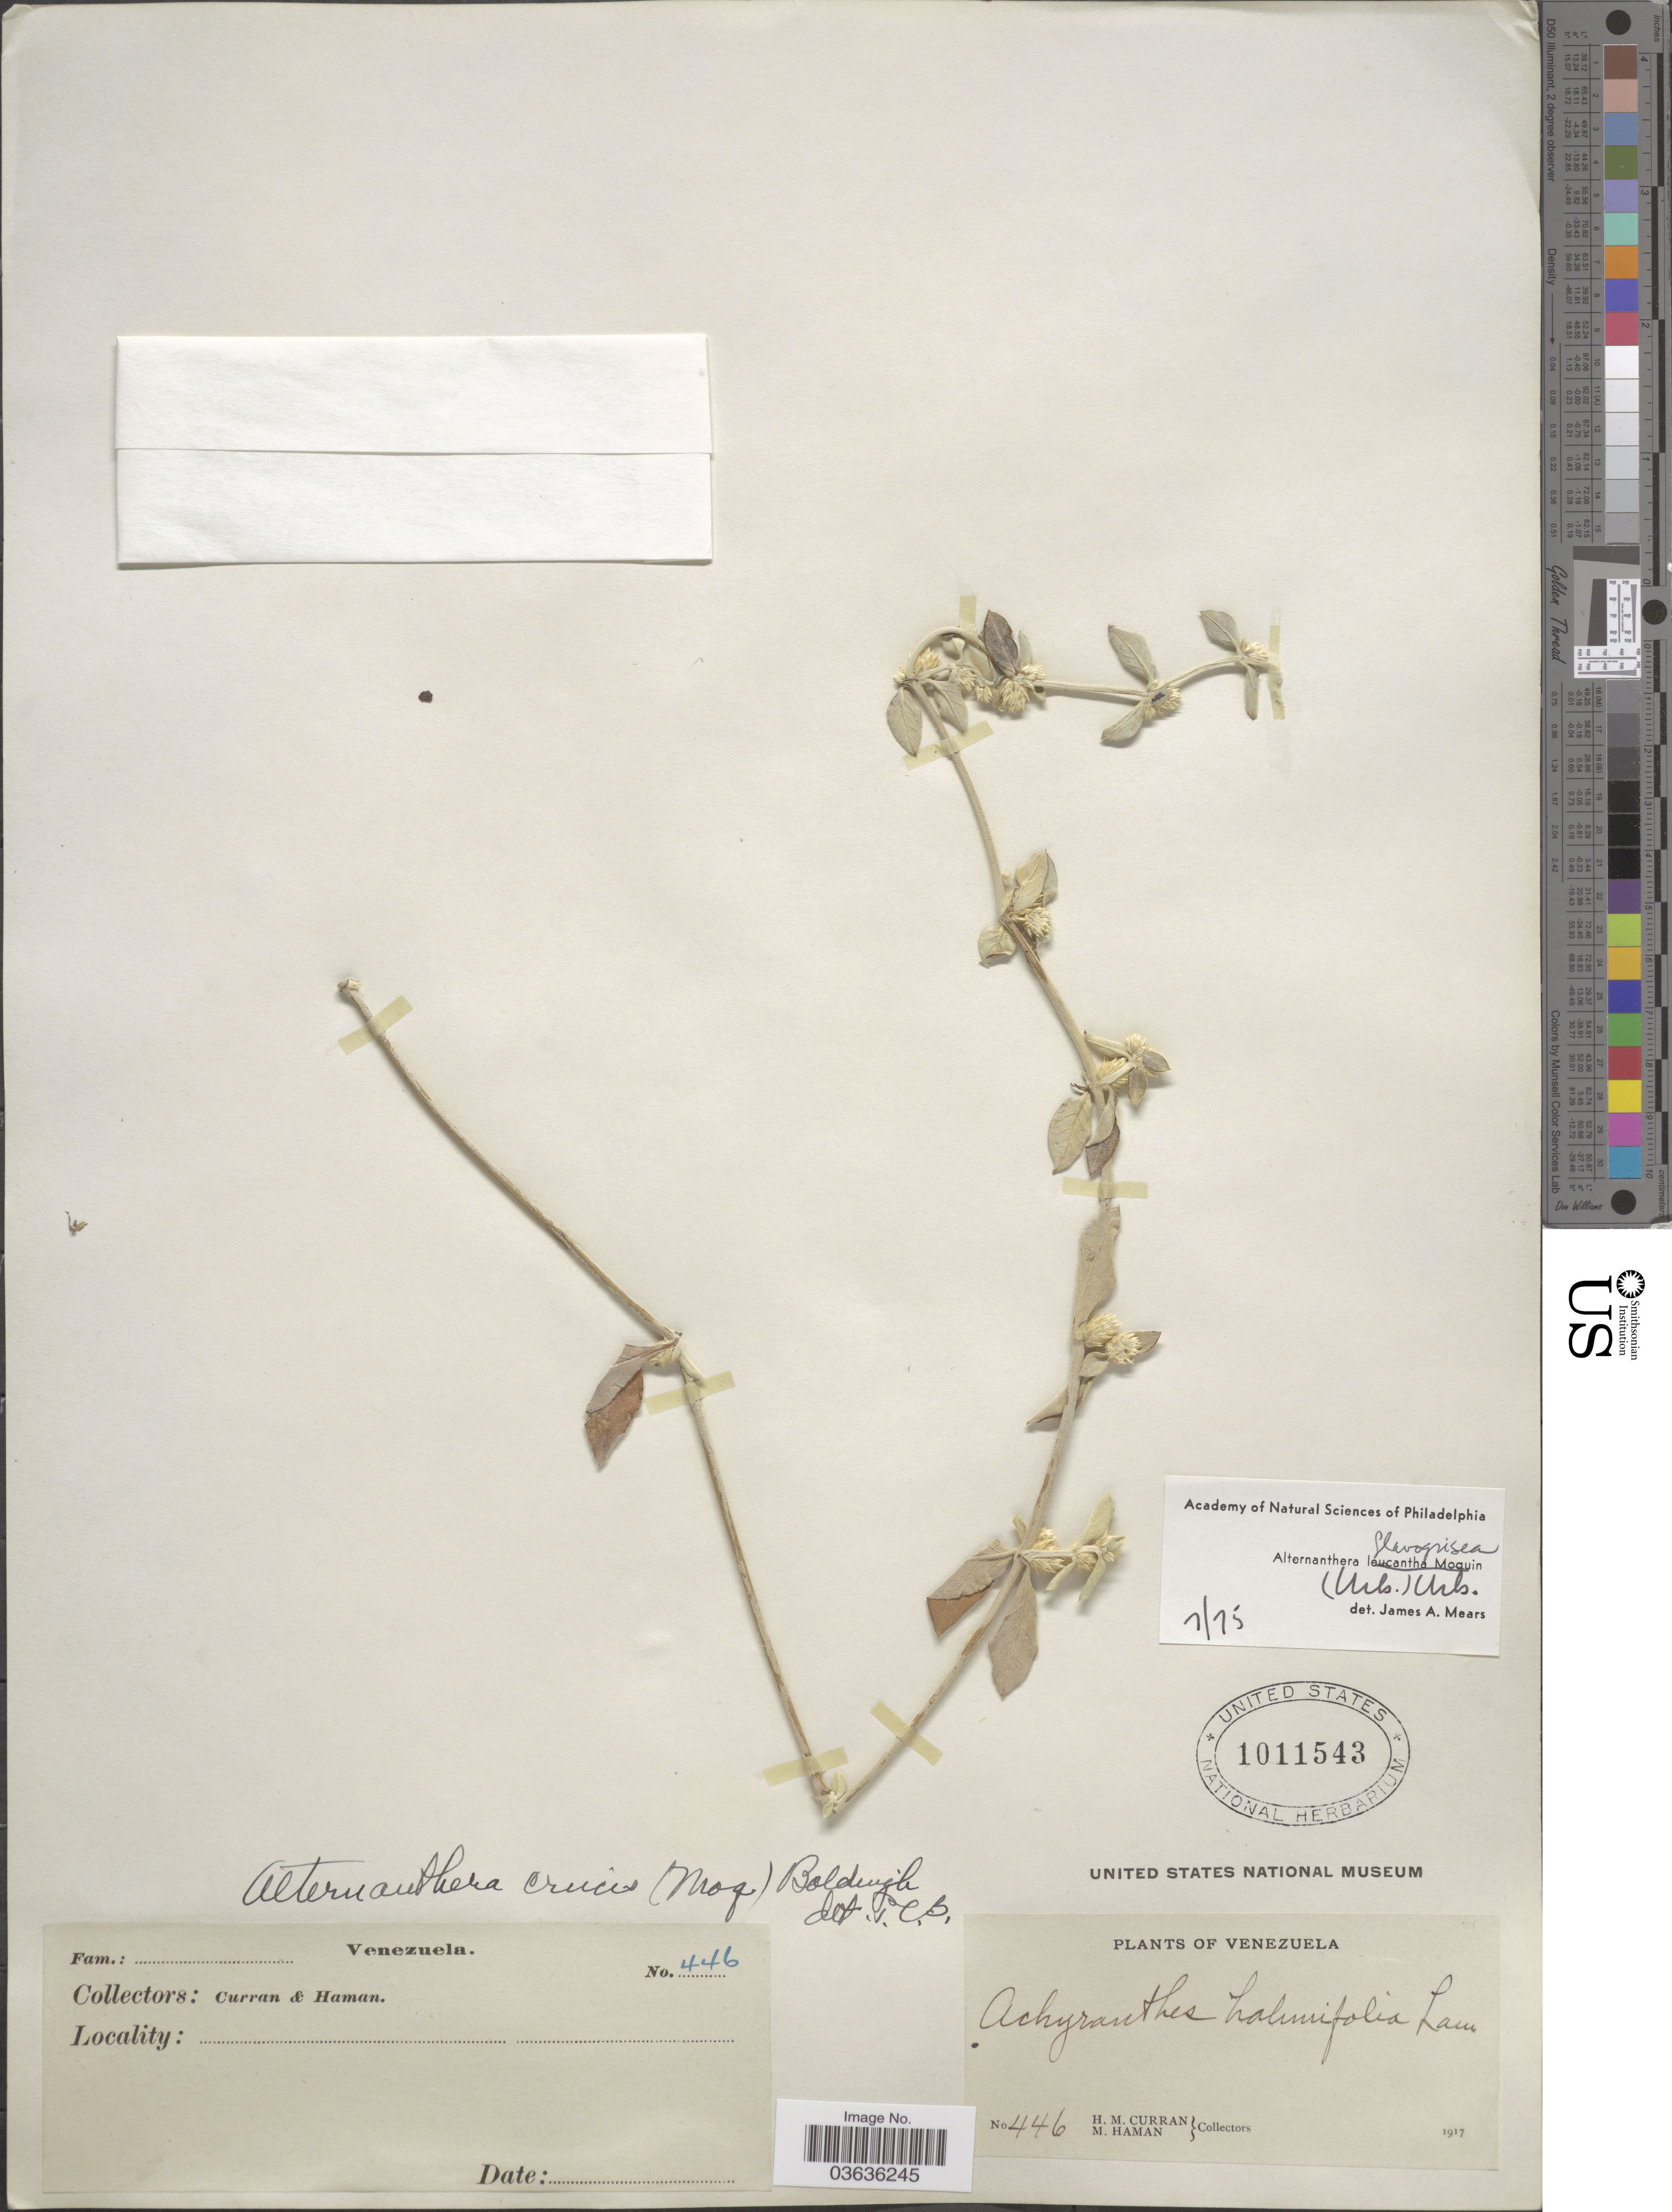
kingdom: Plantae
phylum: Tracheophyta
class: Magnoliopsida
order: Caryophyllales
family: Amaranthaceae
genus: Alternanthera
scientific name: Alternanthera flavogrisea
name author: Urb.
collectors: H. M. Curran & M. Haman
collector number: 446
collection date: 1917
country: Venezuela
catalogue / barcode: US 1011543